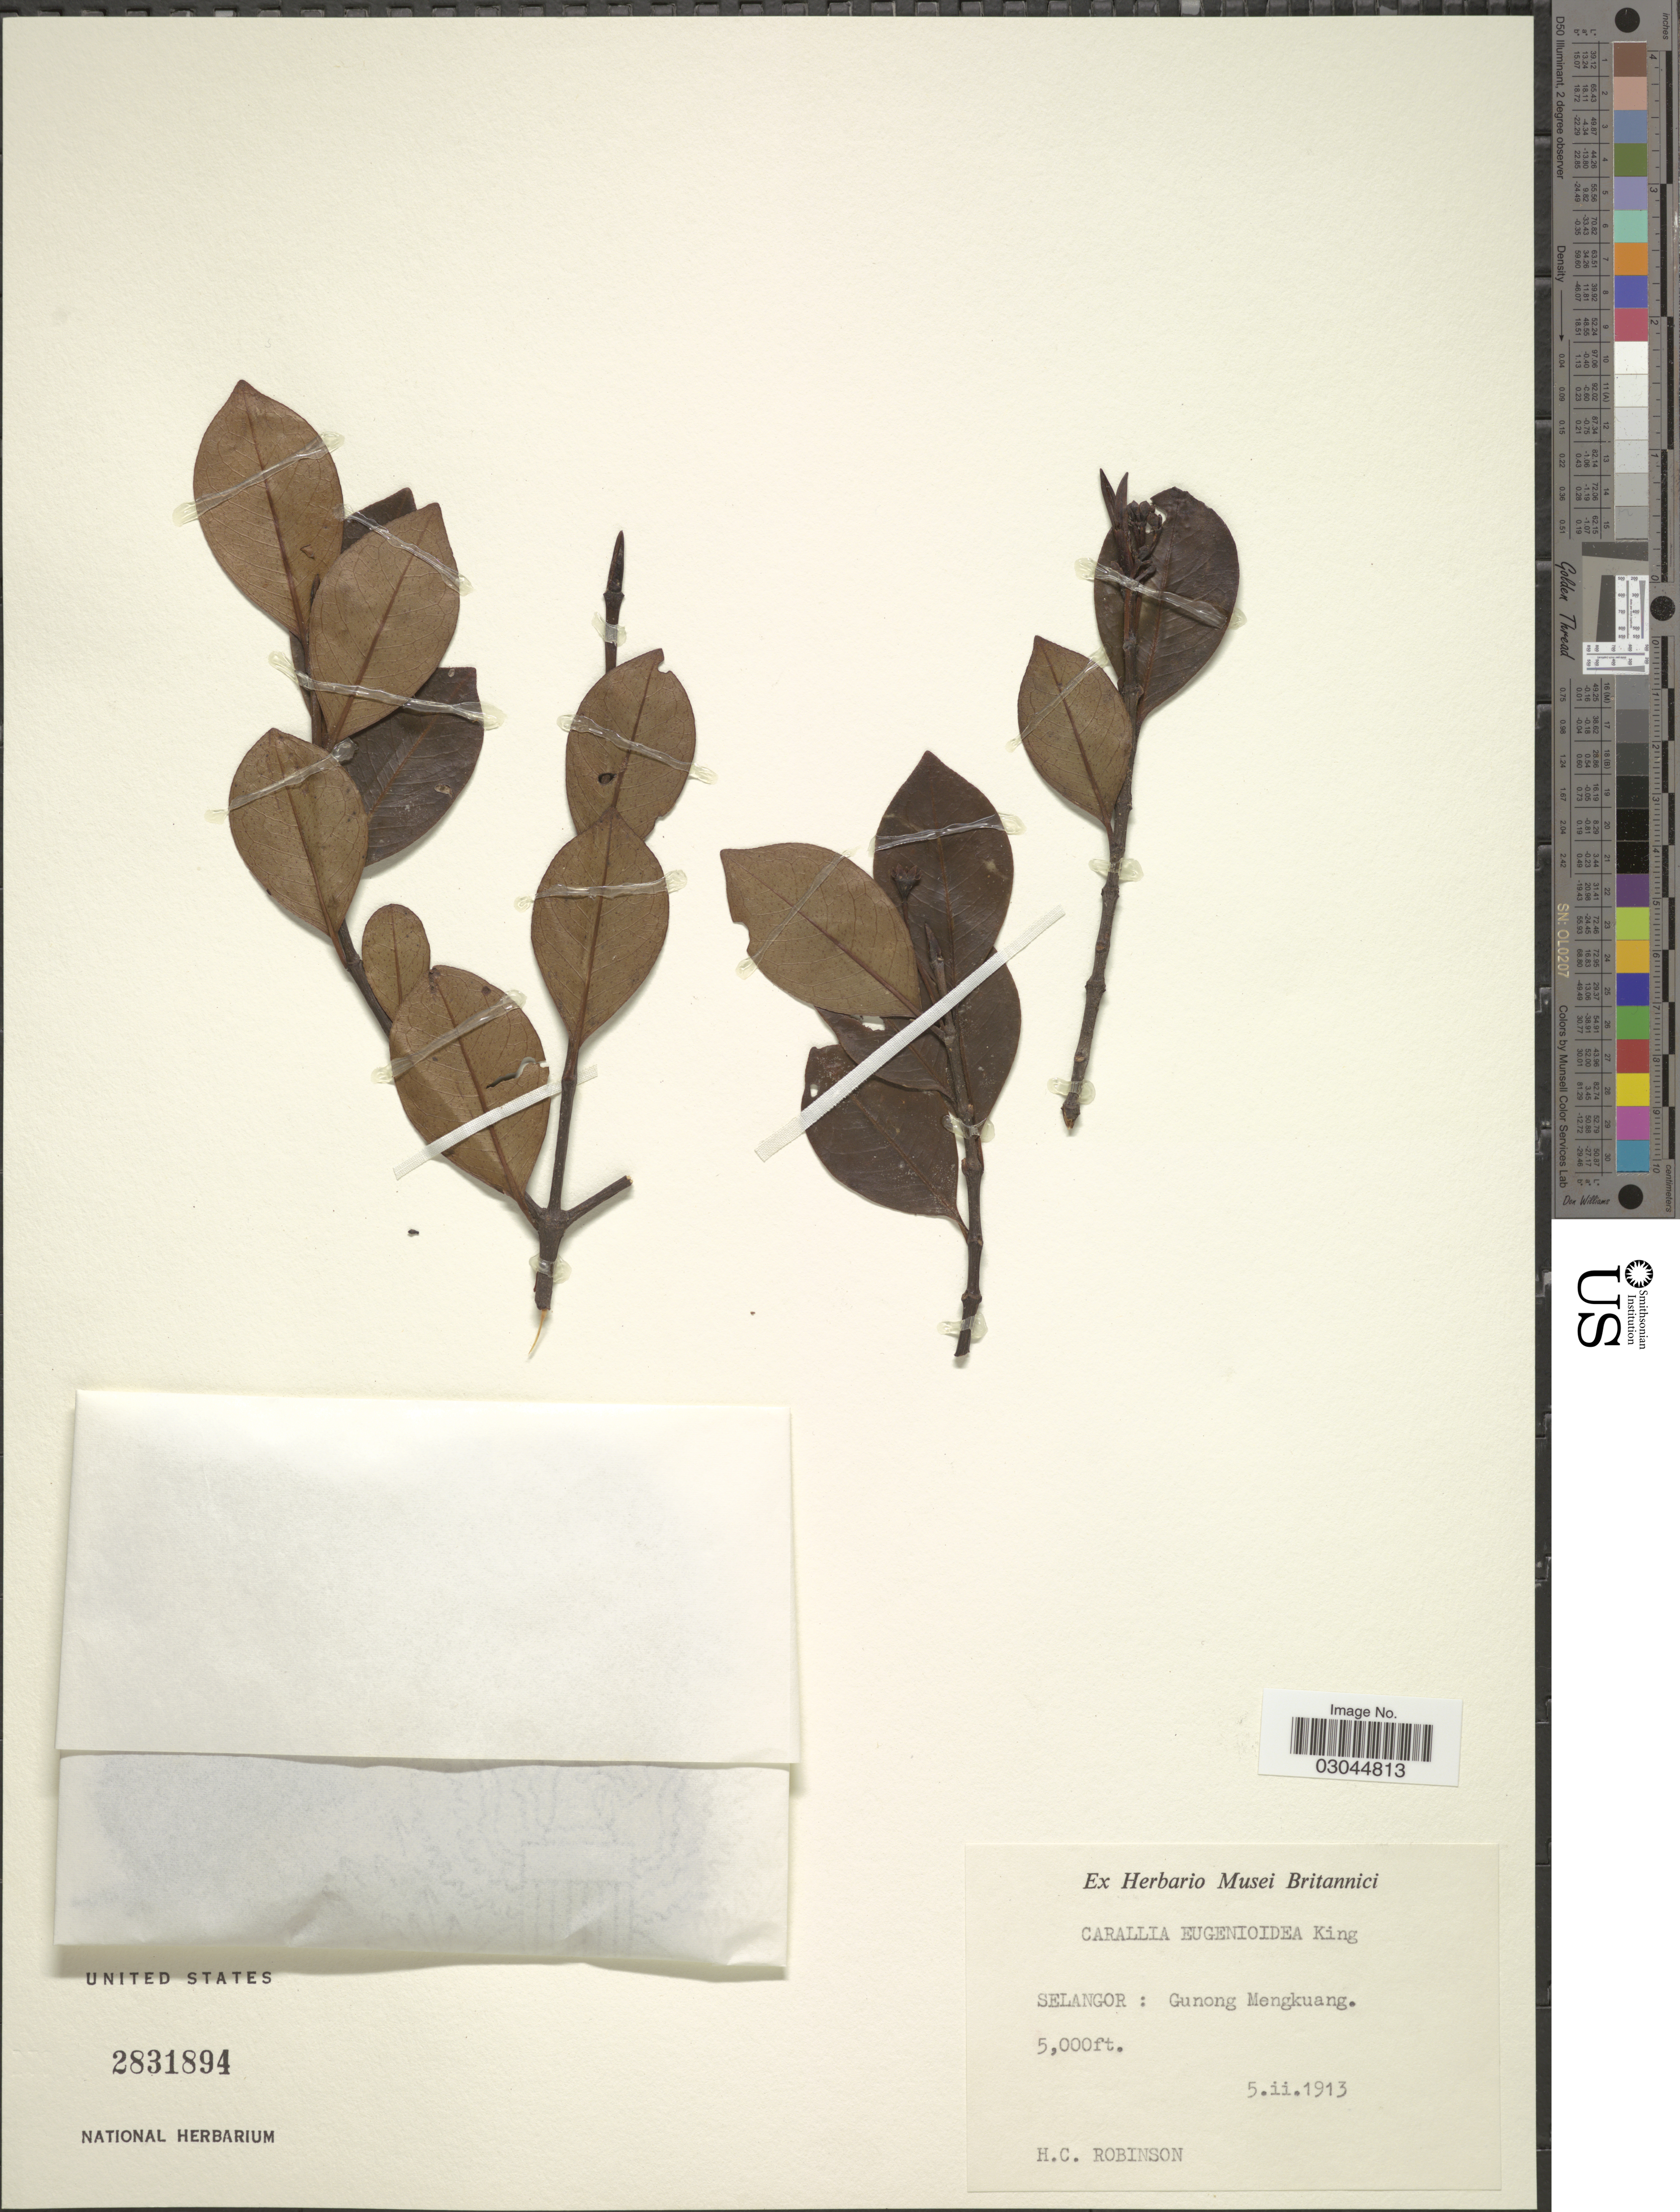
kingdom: Plantae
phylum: Tracheophyta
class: Magnoliopsida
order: Malpighiales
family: Rhizophoraceae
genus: Carallia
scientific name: Carallia eugenioidea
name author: King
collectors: H. C. Robinson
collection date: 1913-02-05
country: Malaysia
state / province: Selangor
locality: Gunong Mengkuang.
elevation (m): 1524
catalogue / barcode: US 2831894